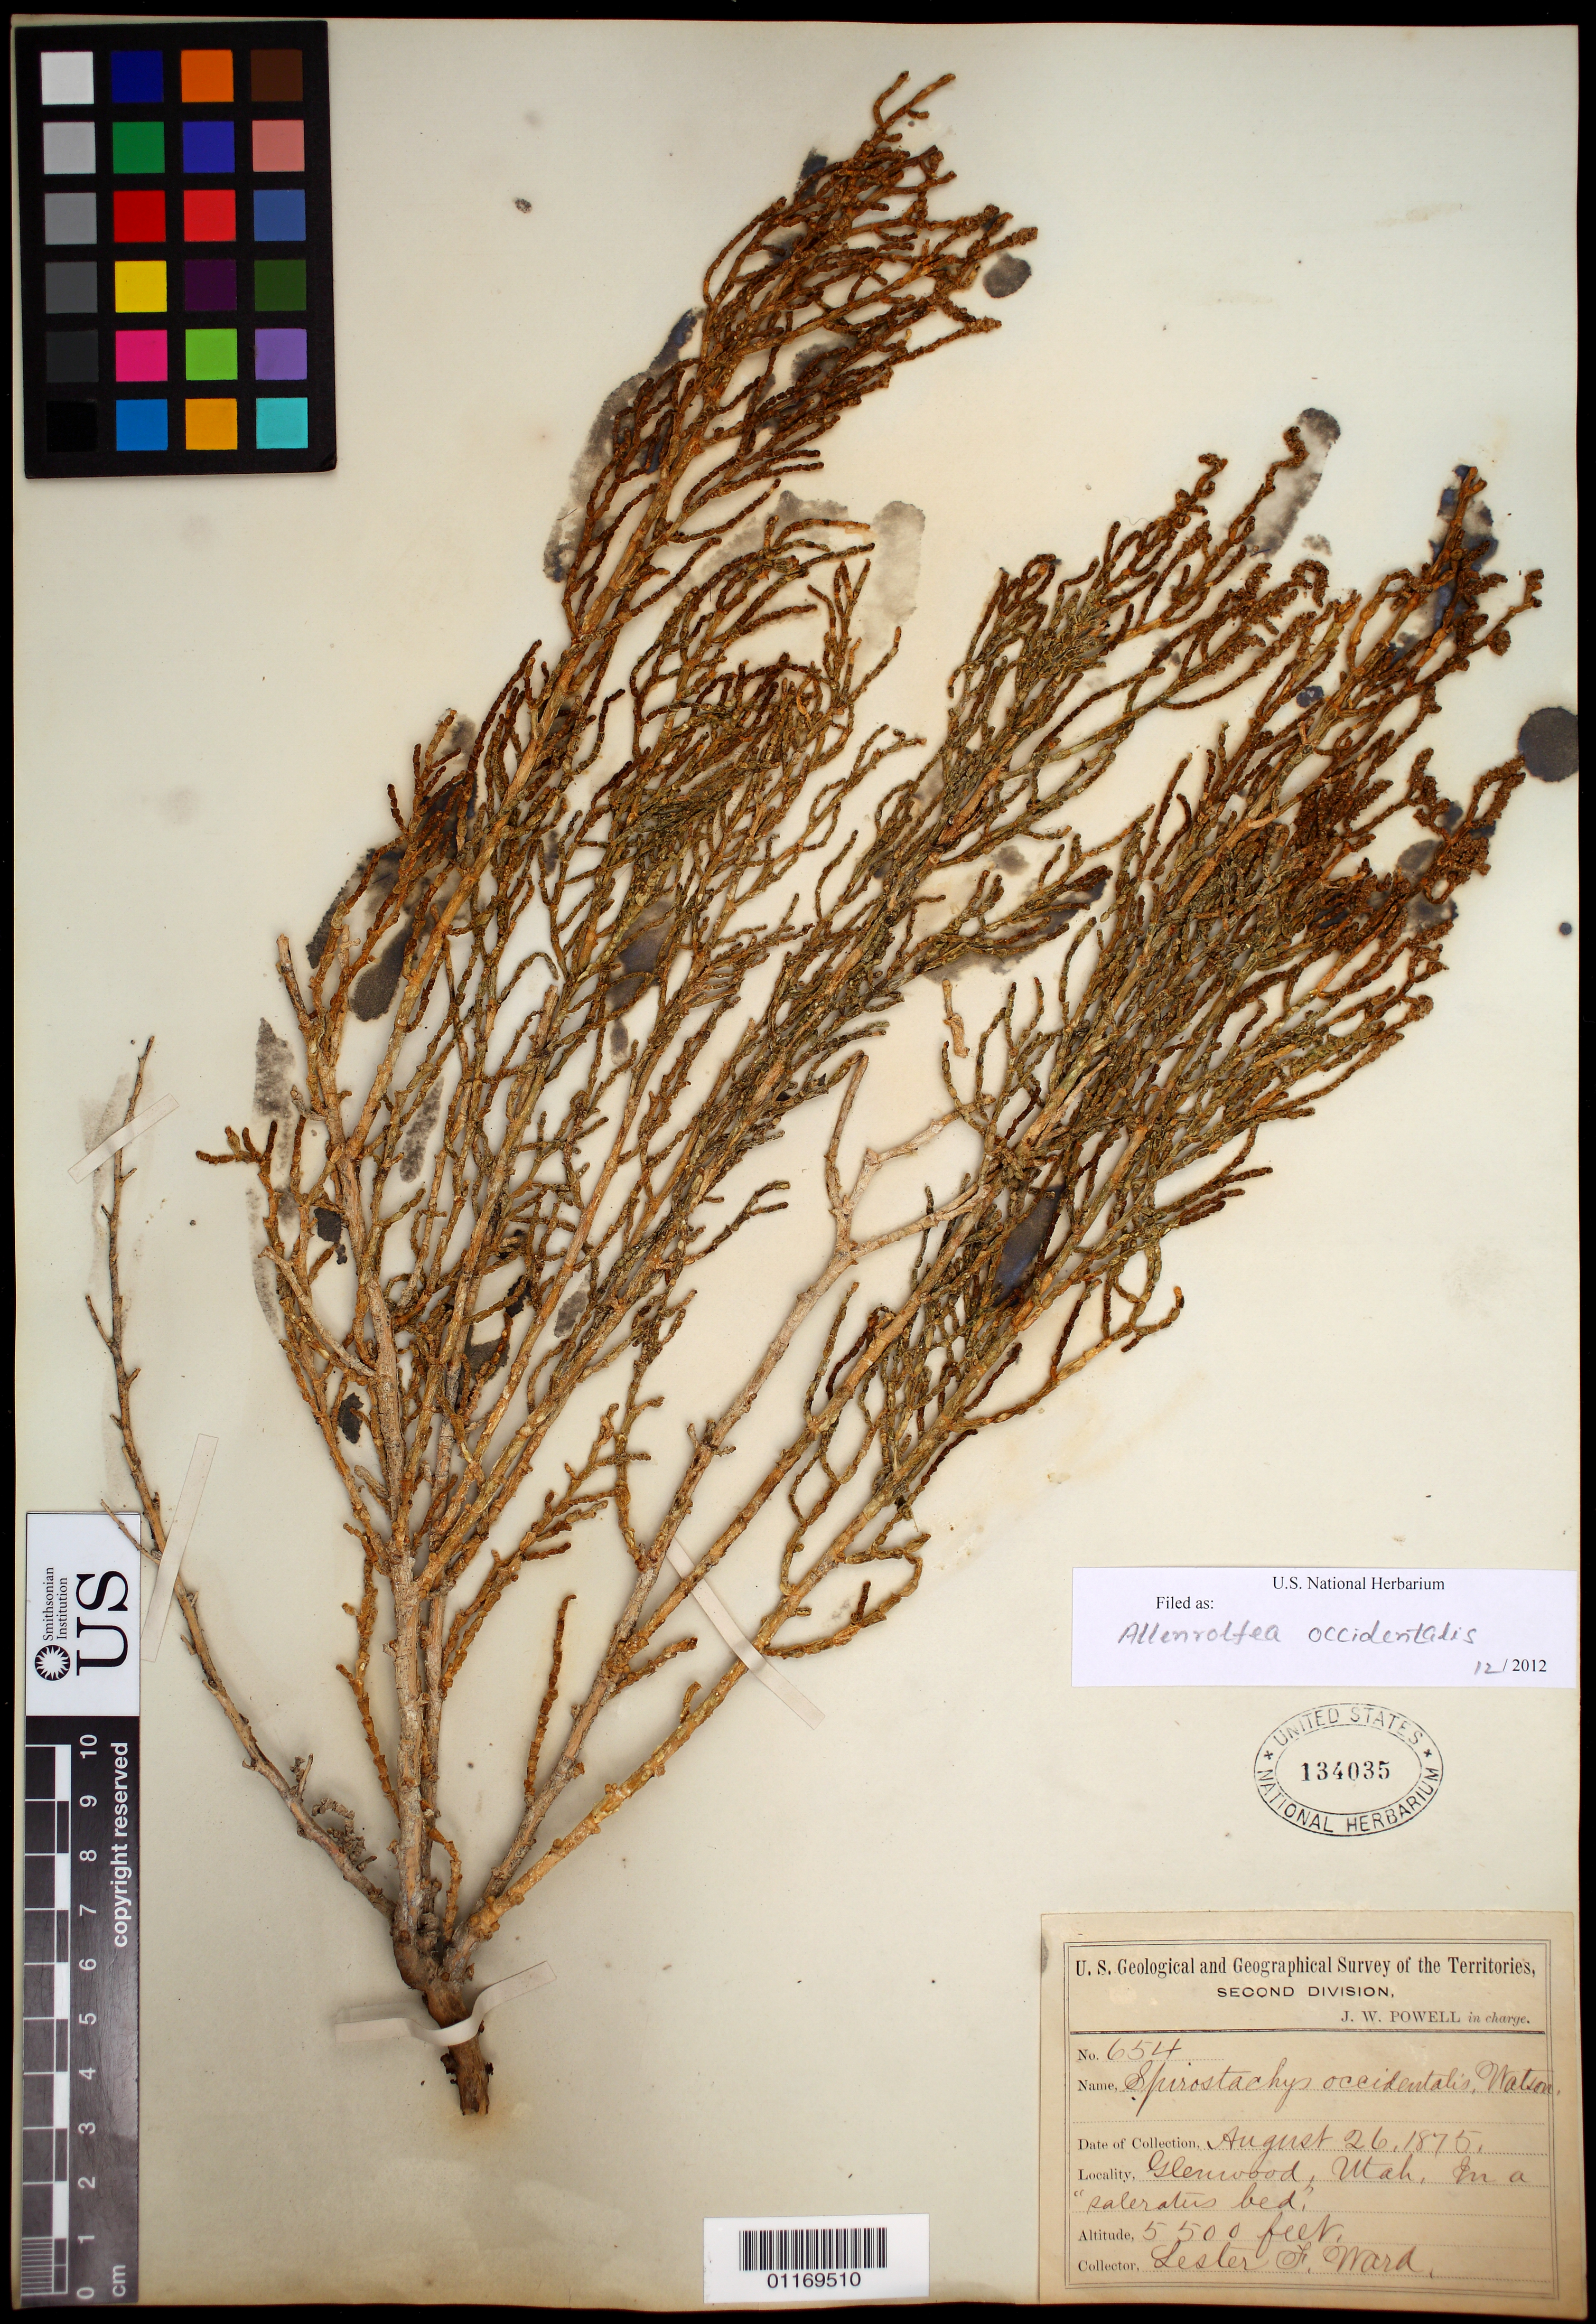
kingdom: Plantae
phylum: Tracheophyta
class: Magnoliopsida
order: Caryophyllales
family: Amaranthaceae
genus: Allenrolfea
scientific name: Allenrolfea occidentalis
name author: (S. Watson) Kuntze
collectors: L. F. Ward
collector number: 654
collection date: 1875-08-26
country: United States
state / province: Utah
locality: Glenwood.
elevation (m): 1676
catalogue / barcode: US 134035